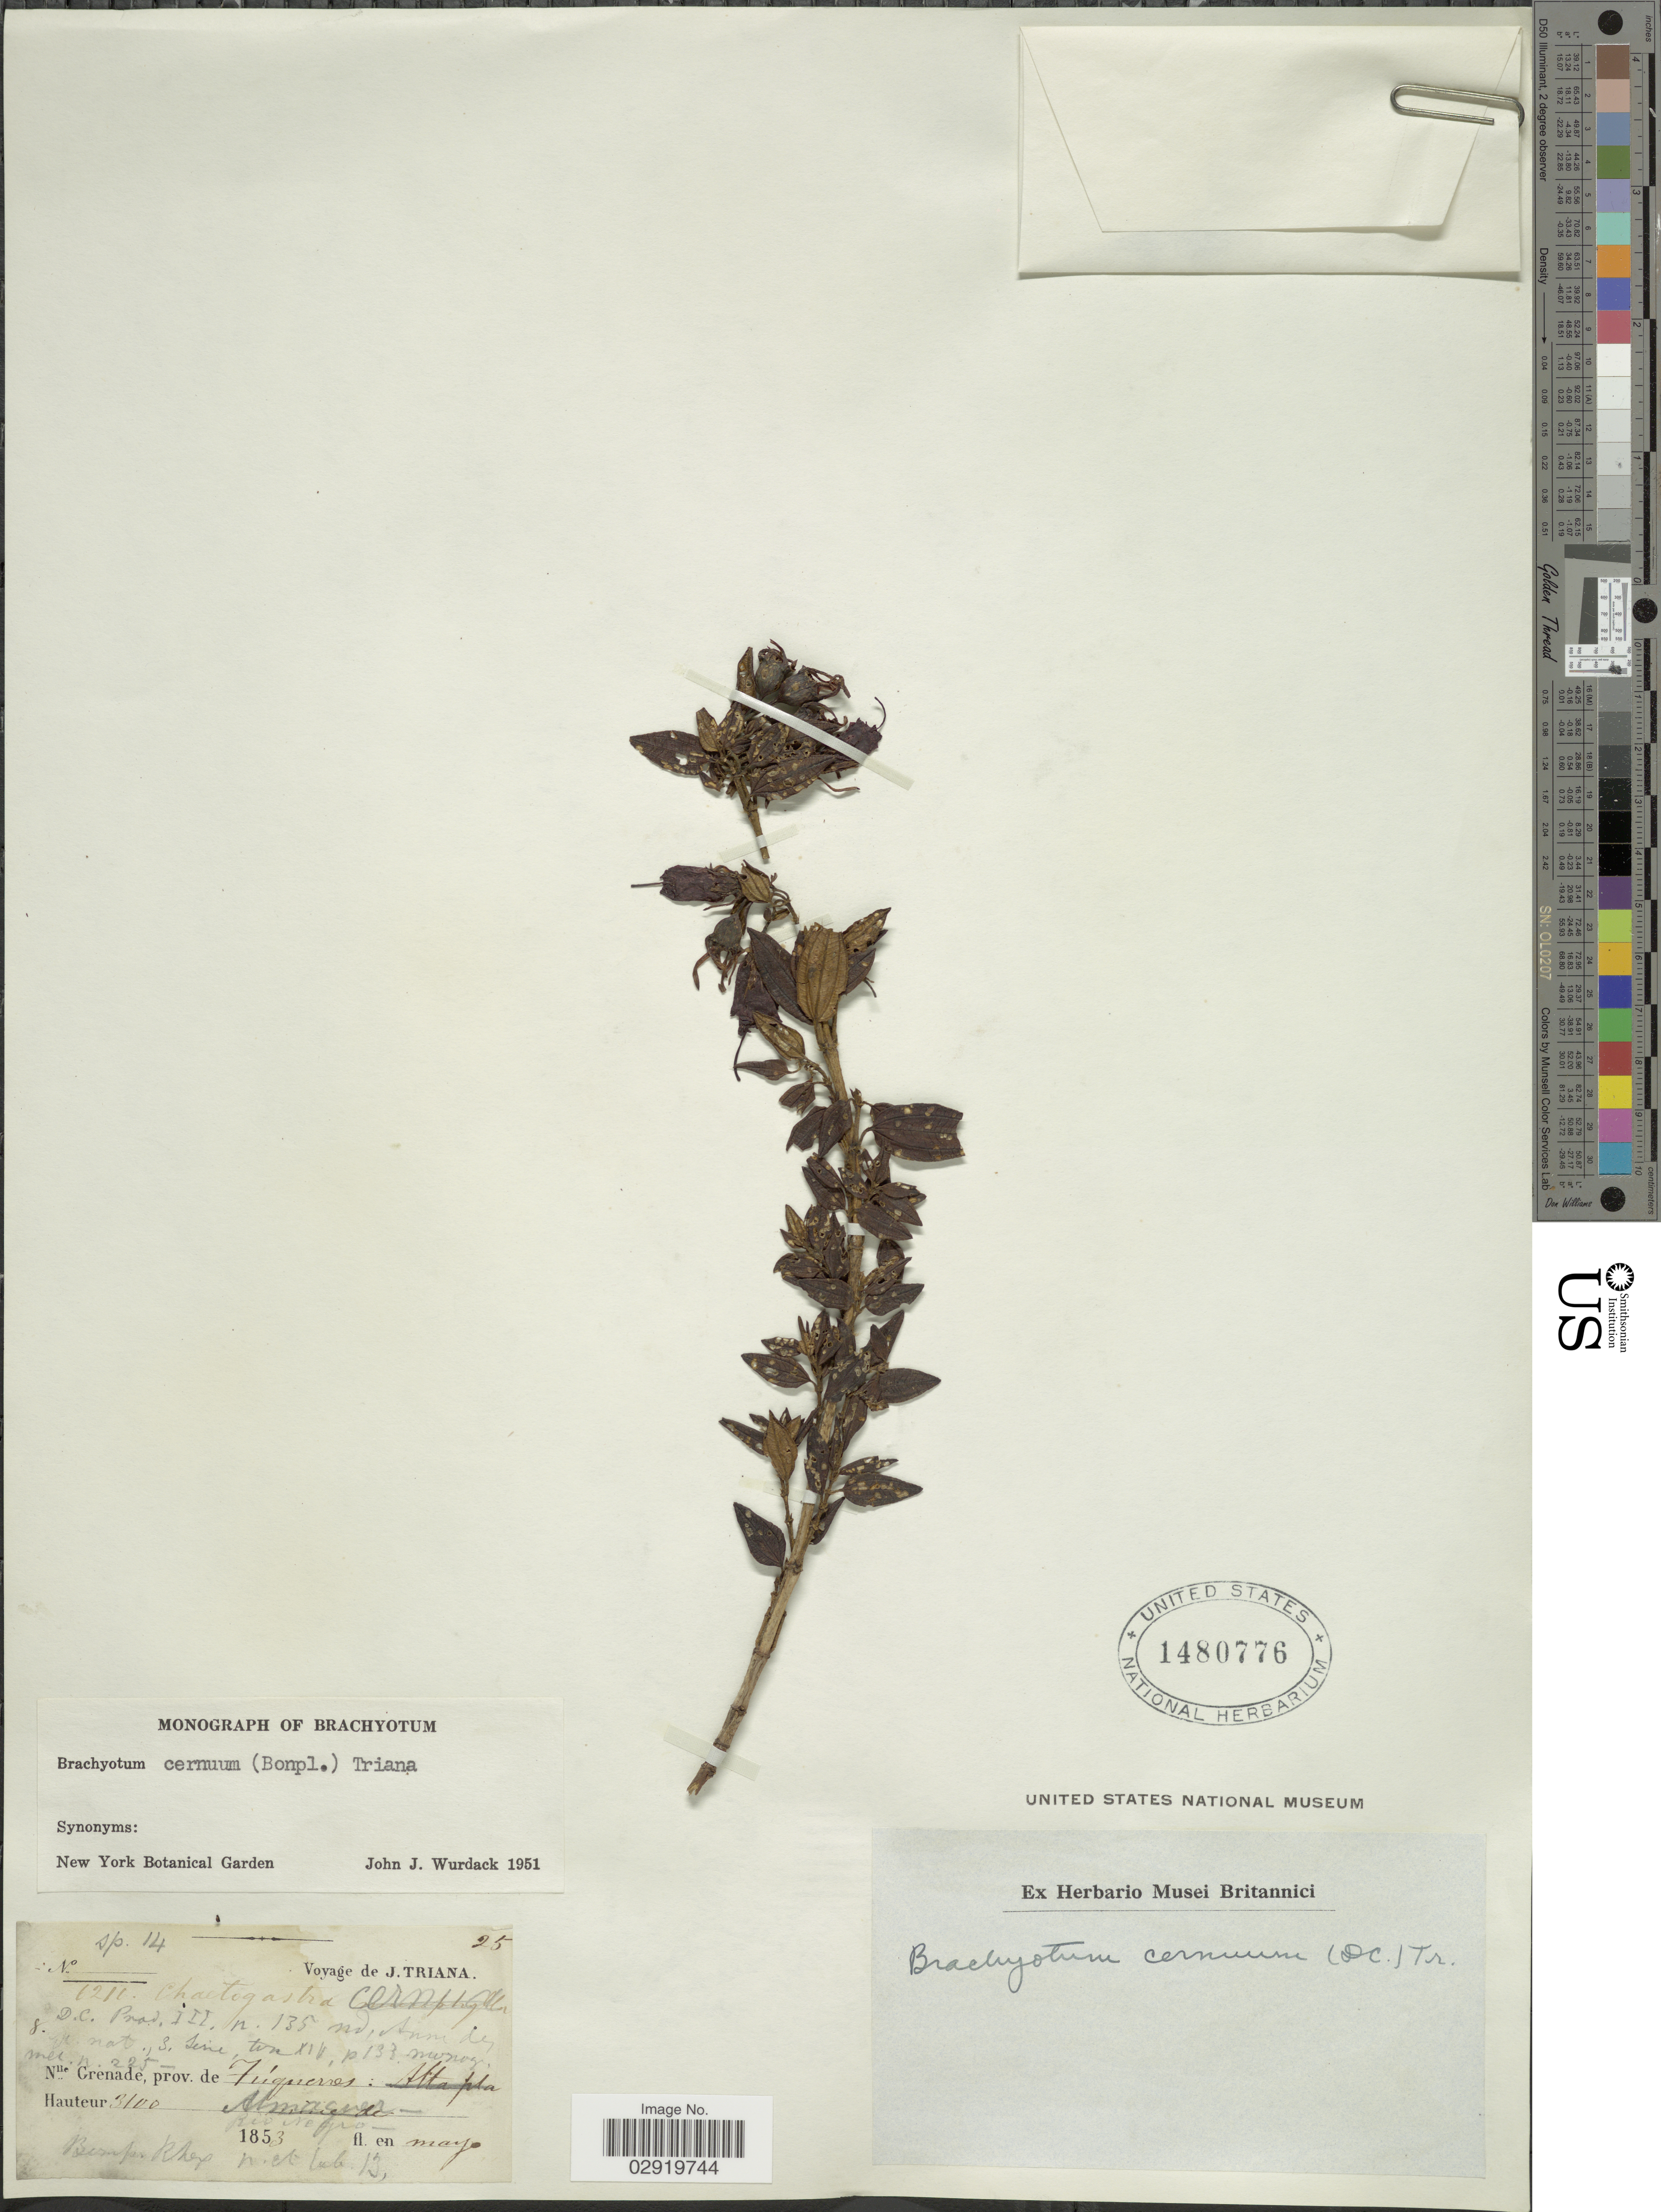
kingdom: Plantae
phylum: Tracheophyta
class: Magnoliopsida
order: Myrtales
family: Melastomataceae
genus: Brachyotum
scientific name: Brachyotum cernuum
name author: (Bonpl.) Triana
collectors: J. Triana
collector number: sp14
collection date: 1853-05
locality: Nlle Grenade, prov. de Fúquerres: Almaguer [interpreted]-Rio Negro.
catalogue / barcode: US 1480776